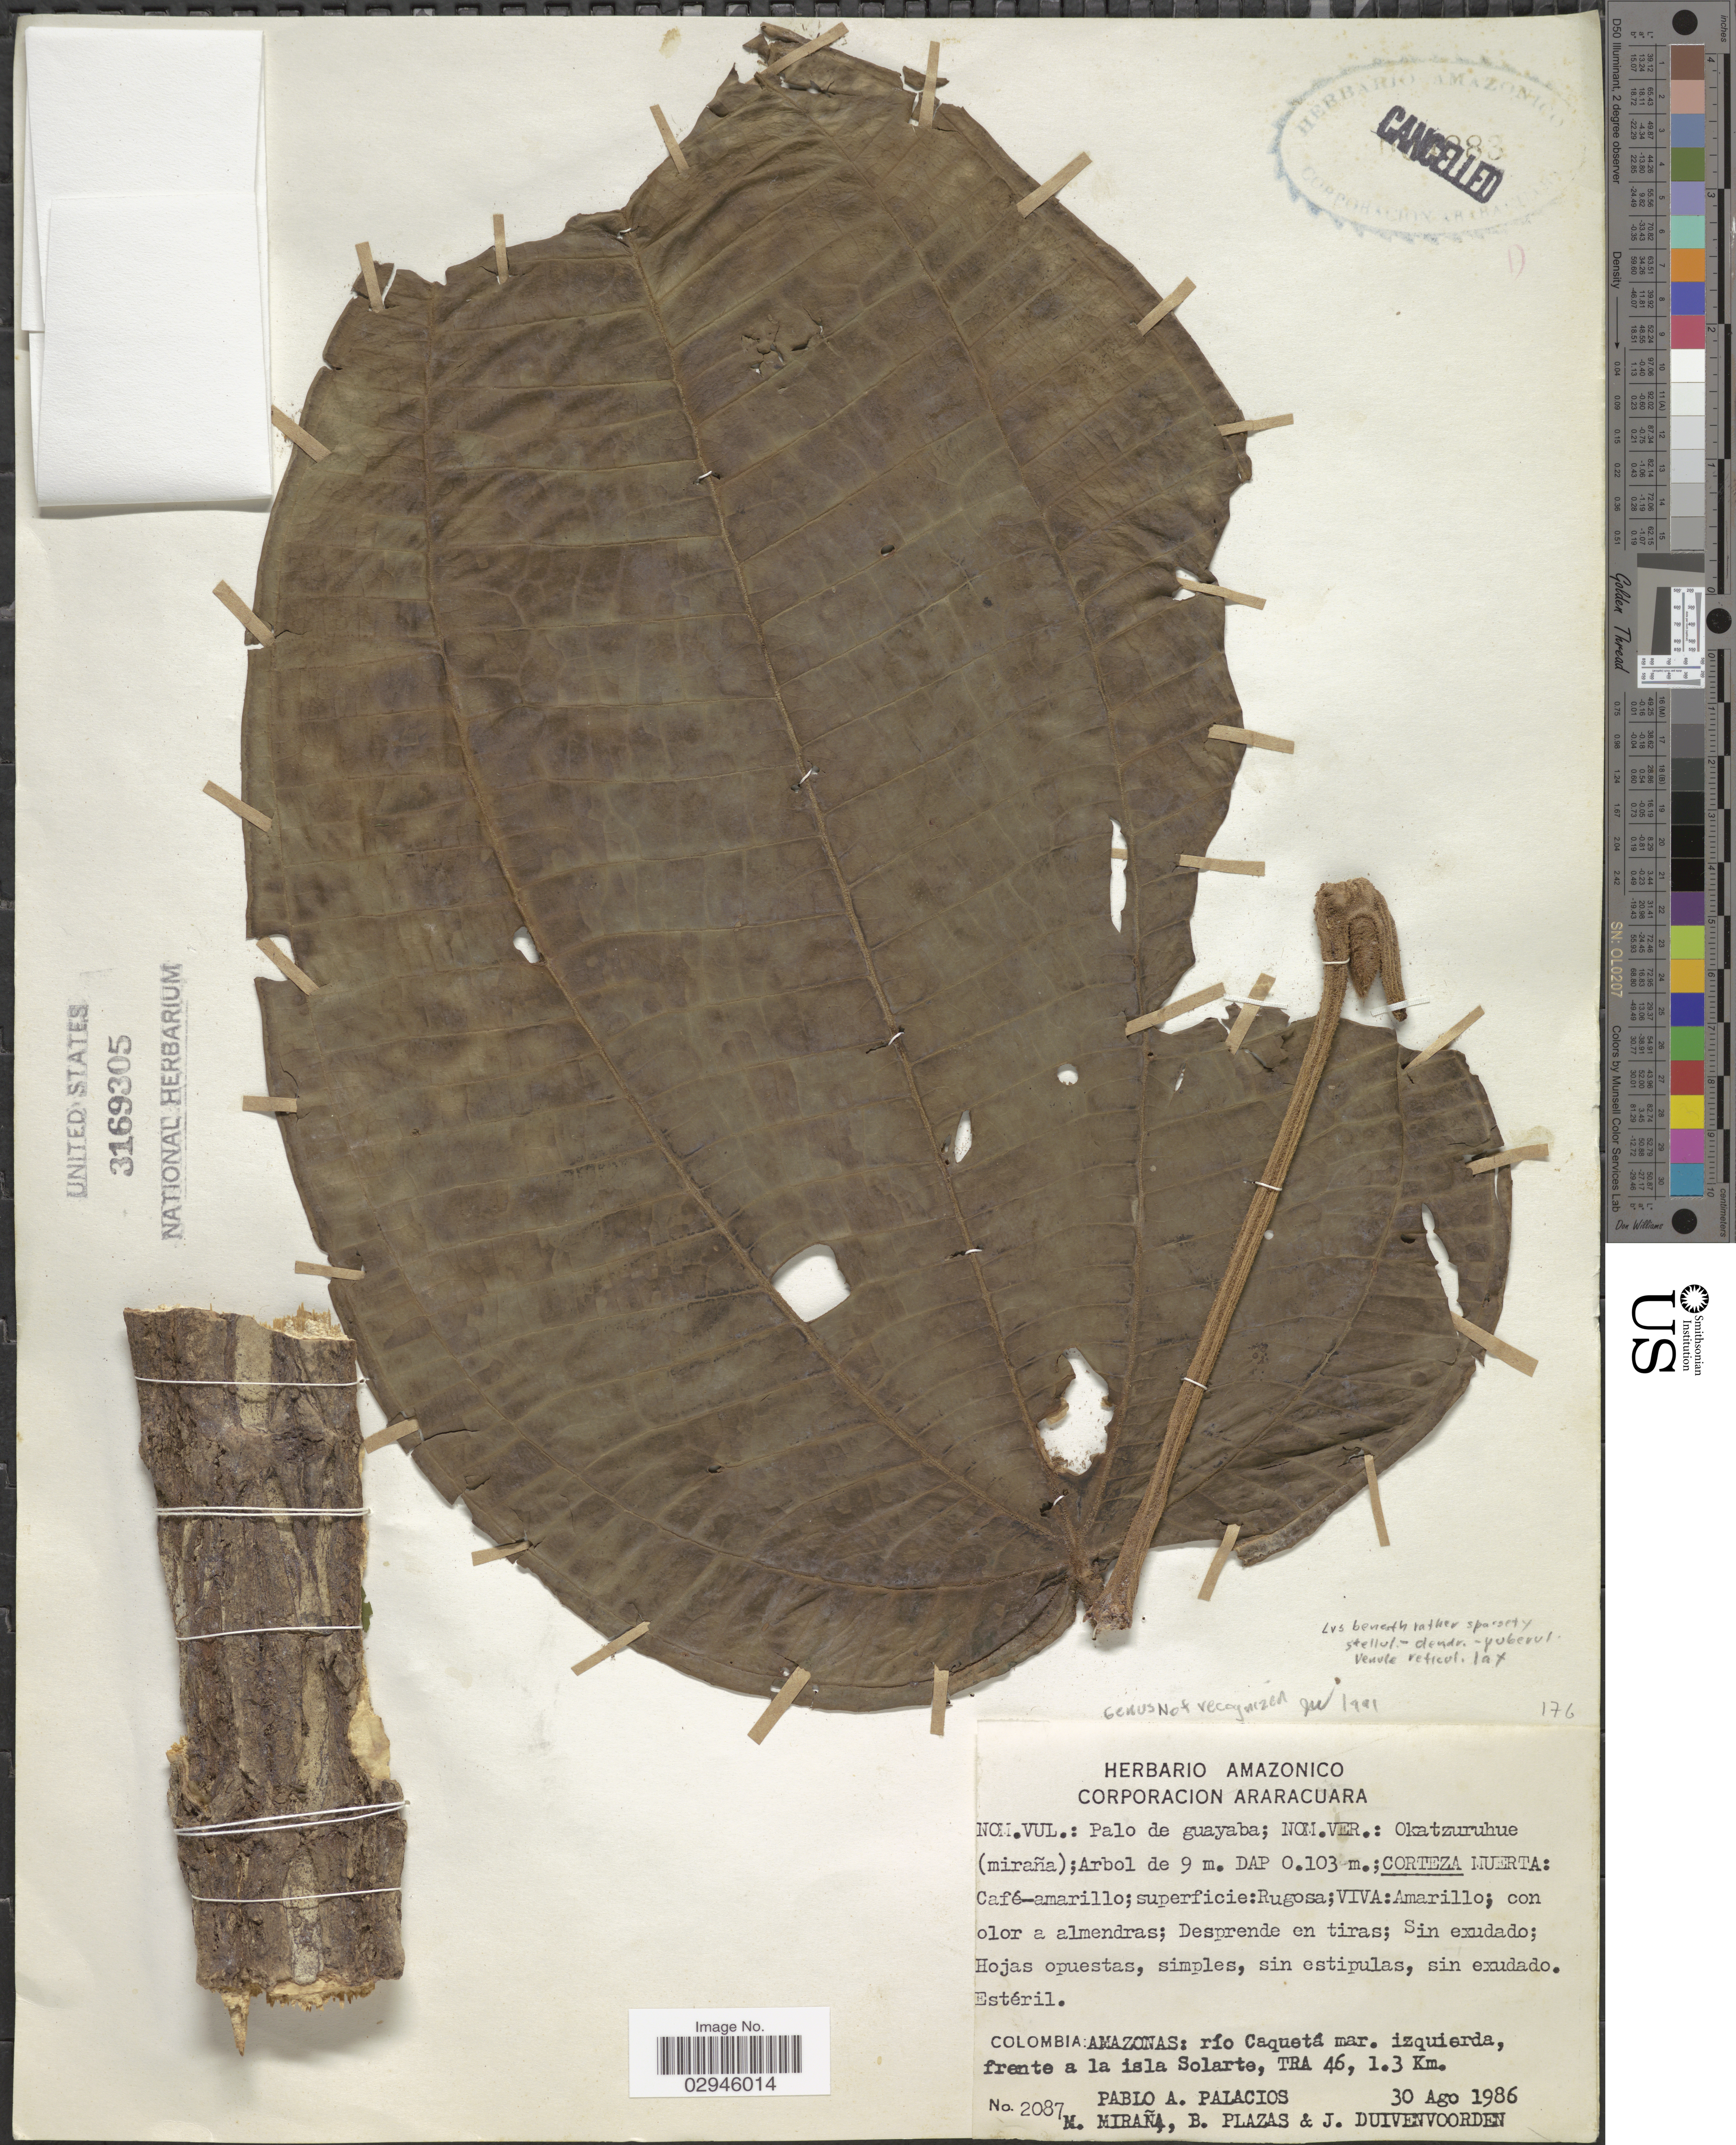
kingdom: Plantae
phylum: Tracheophyta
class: Magnoliopsida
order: Myrtales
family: Melastomataceae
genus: Miconia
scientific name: Miconia sp.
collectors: P. Palacios, M. Miraña, B. Plazas & J. Duivenvoorden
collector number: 2087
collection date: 1986-08-30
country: Colombia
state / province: Amazônas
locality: Río Caquetá mar. izquierda, frente a la isla Solarte, TRA 46, 1.3 Km.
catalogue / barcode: US 3169305